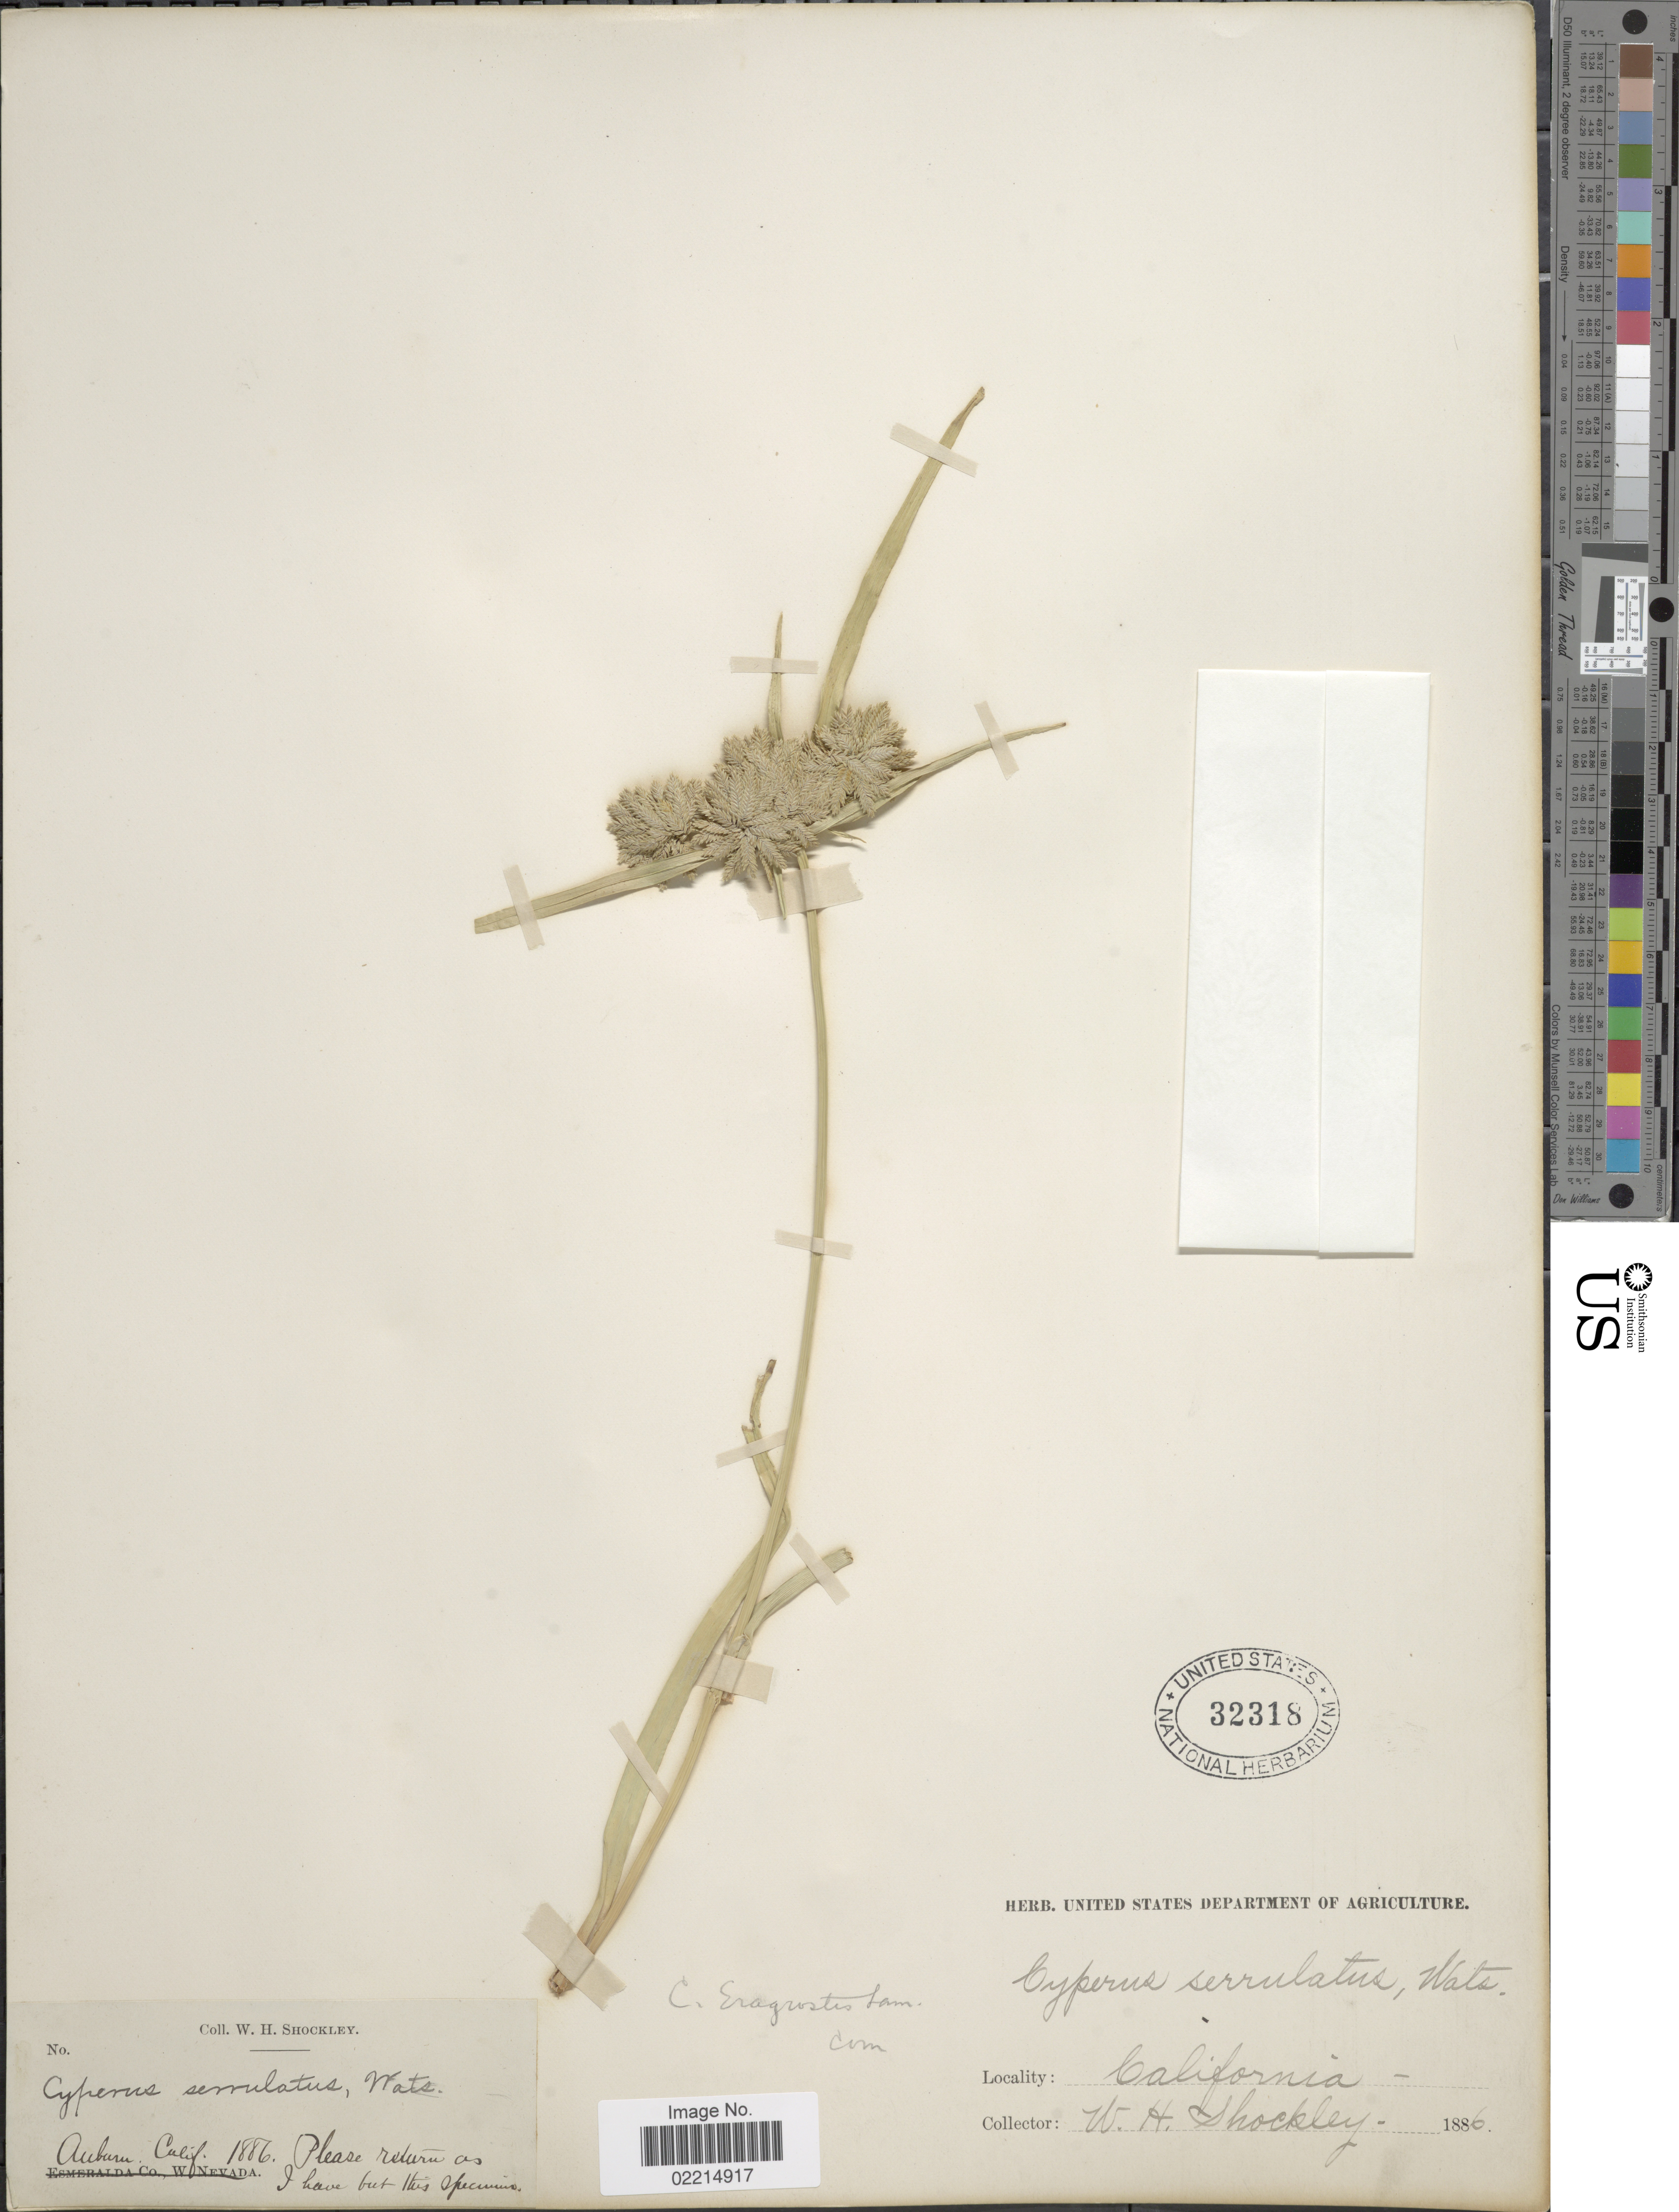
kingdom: Plantae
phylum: Tracheophyta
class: Liliopsida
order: Poales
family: Cyperaceae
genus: Cyperus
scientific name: Cyperus eragrostis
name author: Lam.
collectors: W. Shockley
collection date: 1886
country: United States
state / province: California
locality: Auburn Calif.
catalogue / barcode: US 32318